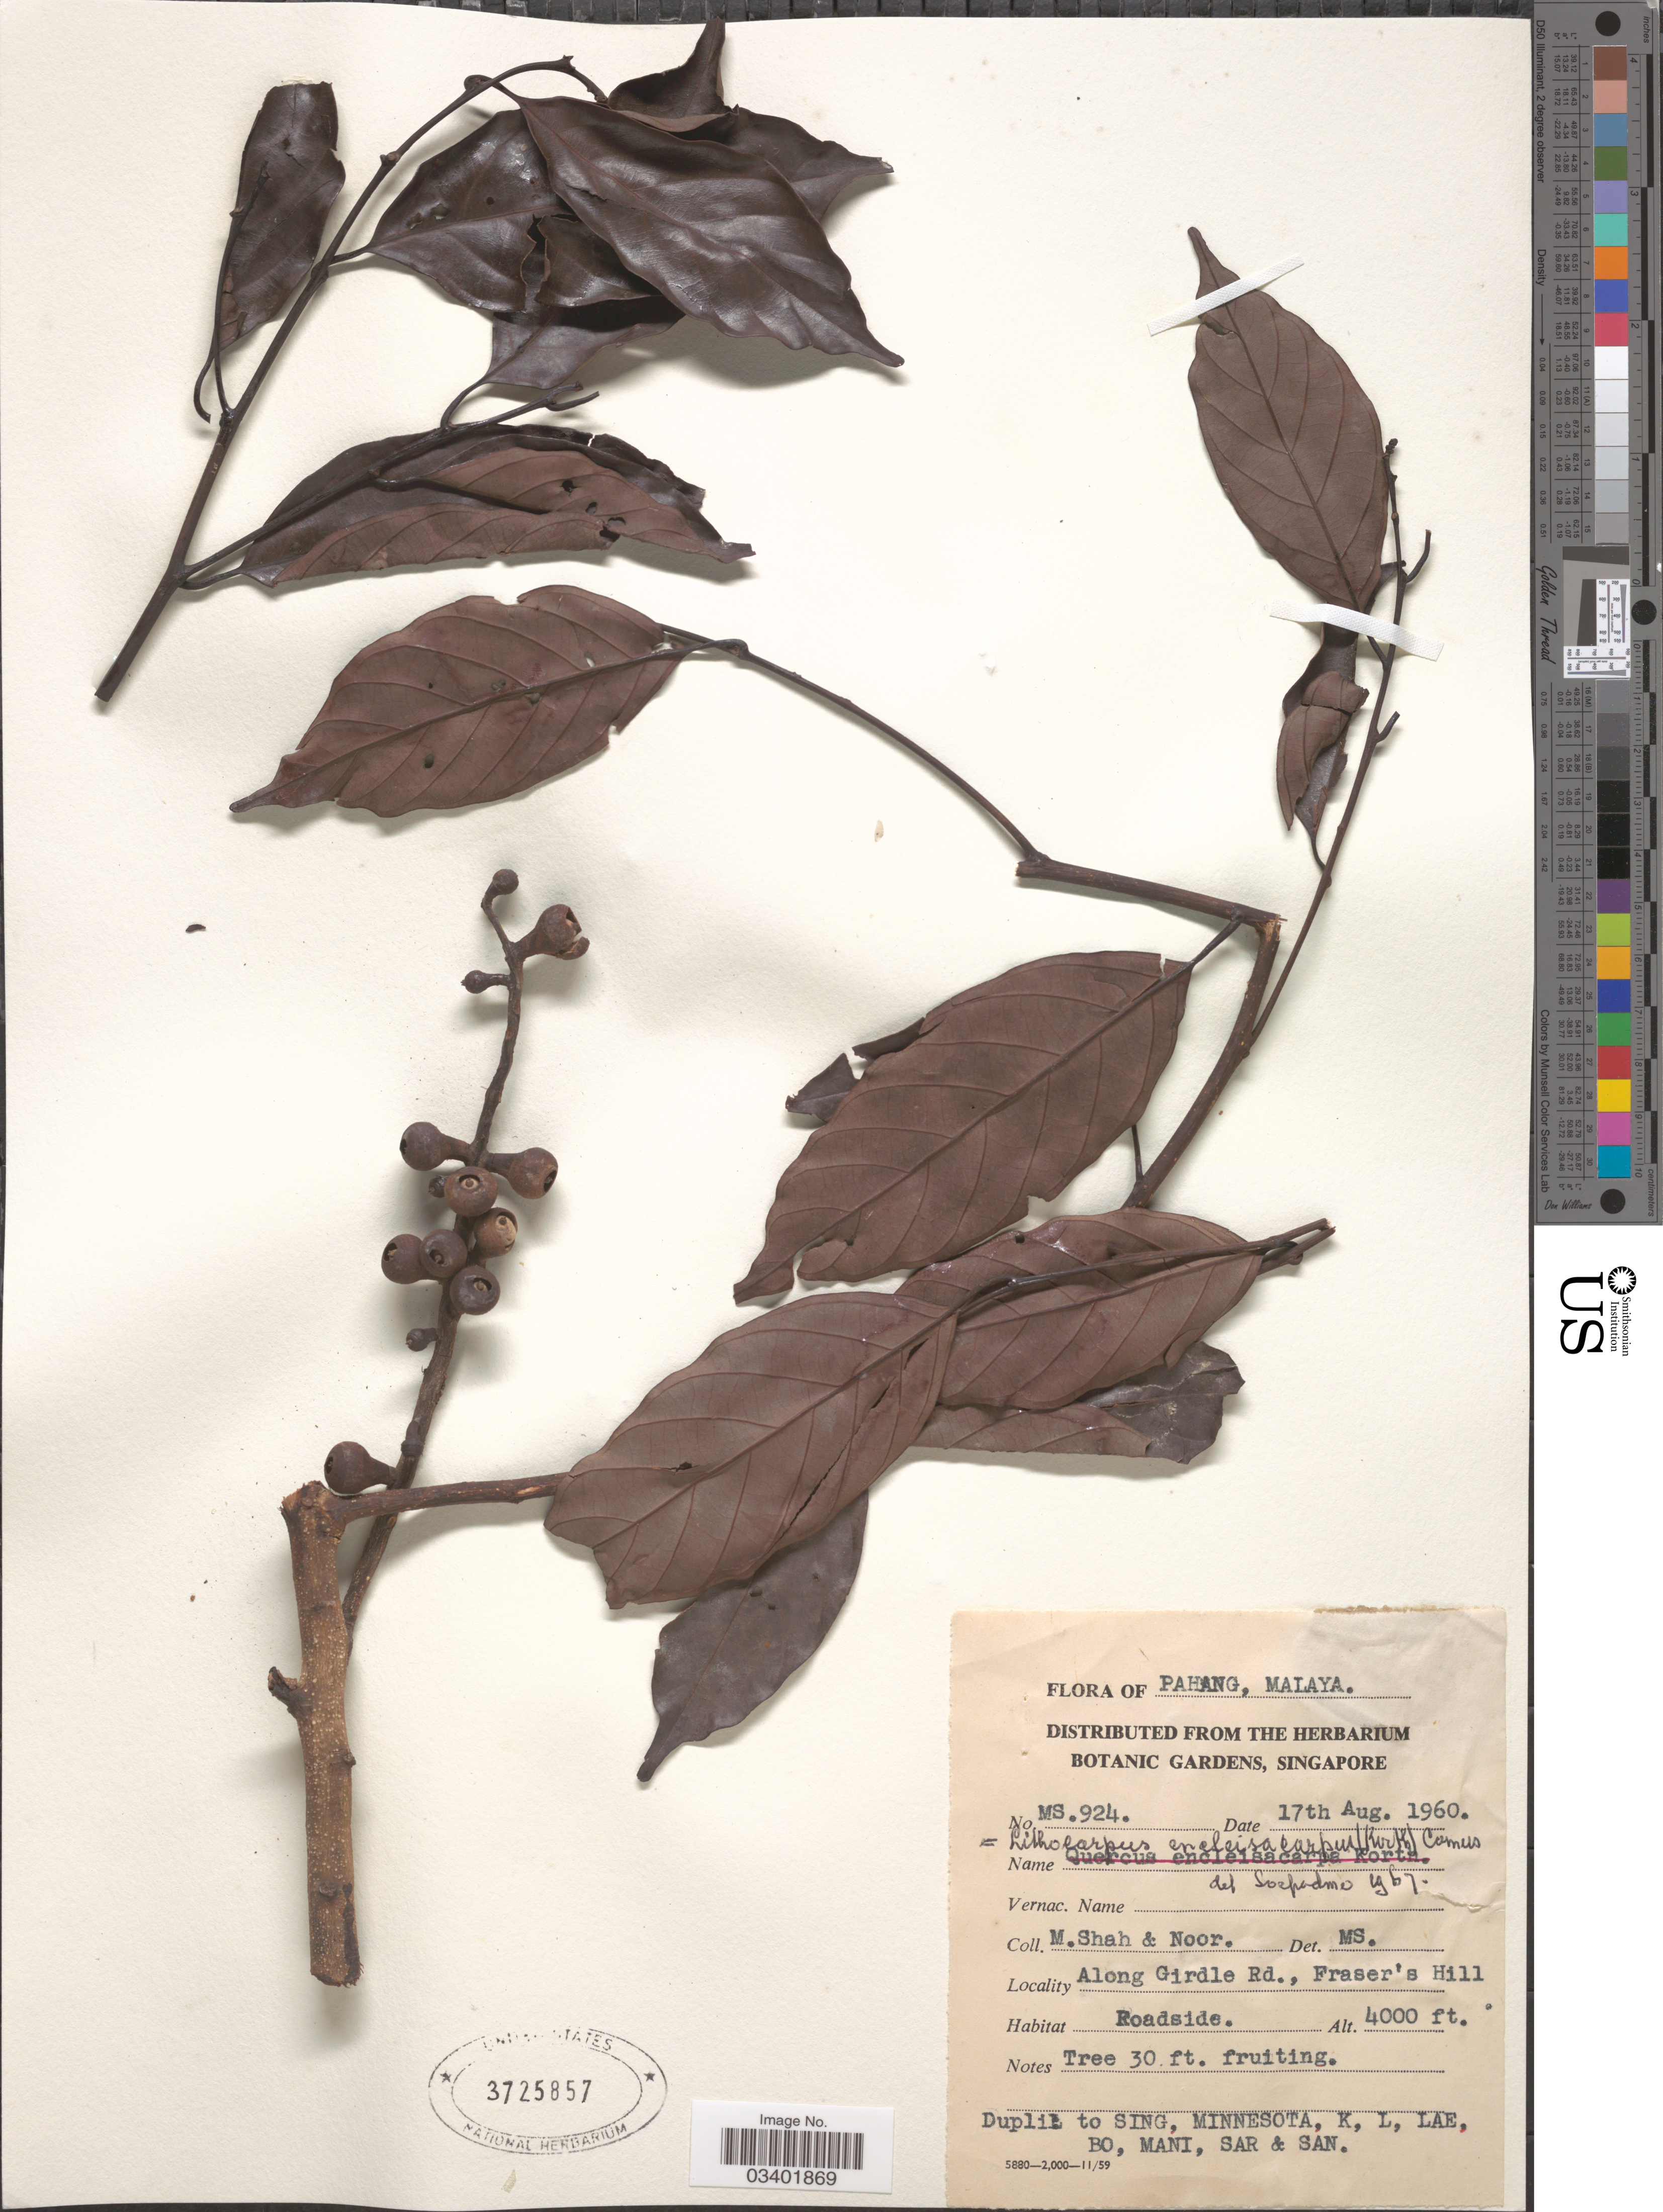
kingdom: Plantae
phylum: Tracheophyta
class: Magnoliopsida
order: Fagales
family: Fagaceae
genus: Lithocarpus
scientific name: Lithocarpus encleisocarpus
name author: (Korth.) A. Camus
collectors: M. Shah & Noor.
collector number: MS. 924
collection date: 1960-08-17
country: Malaysia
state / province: Pahang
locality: Malaya. Along Girdle Rd., Fraser's Hill. Roadside.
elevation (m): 1219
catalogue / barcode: US 3725857